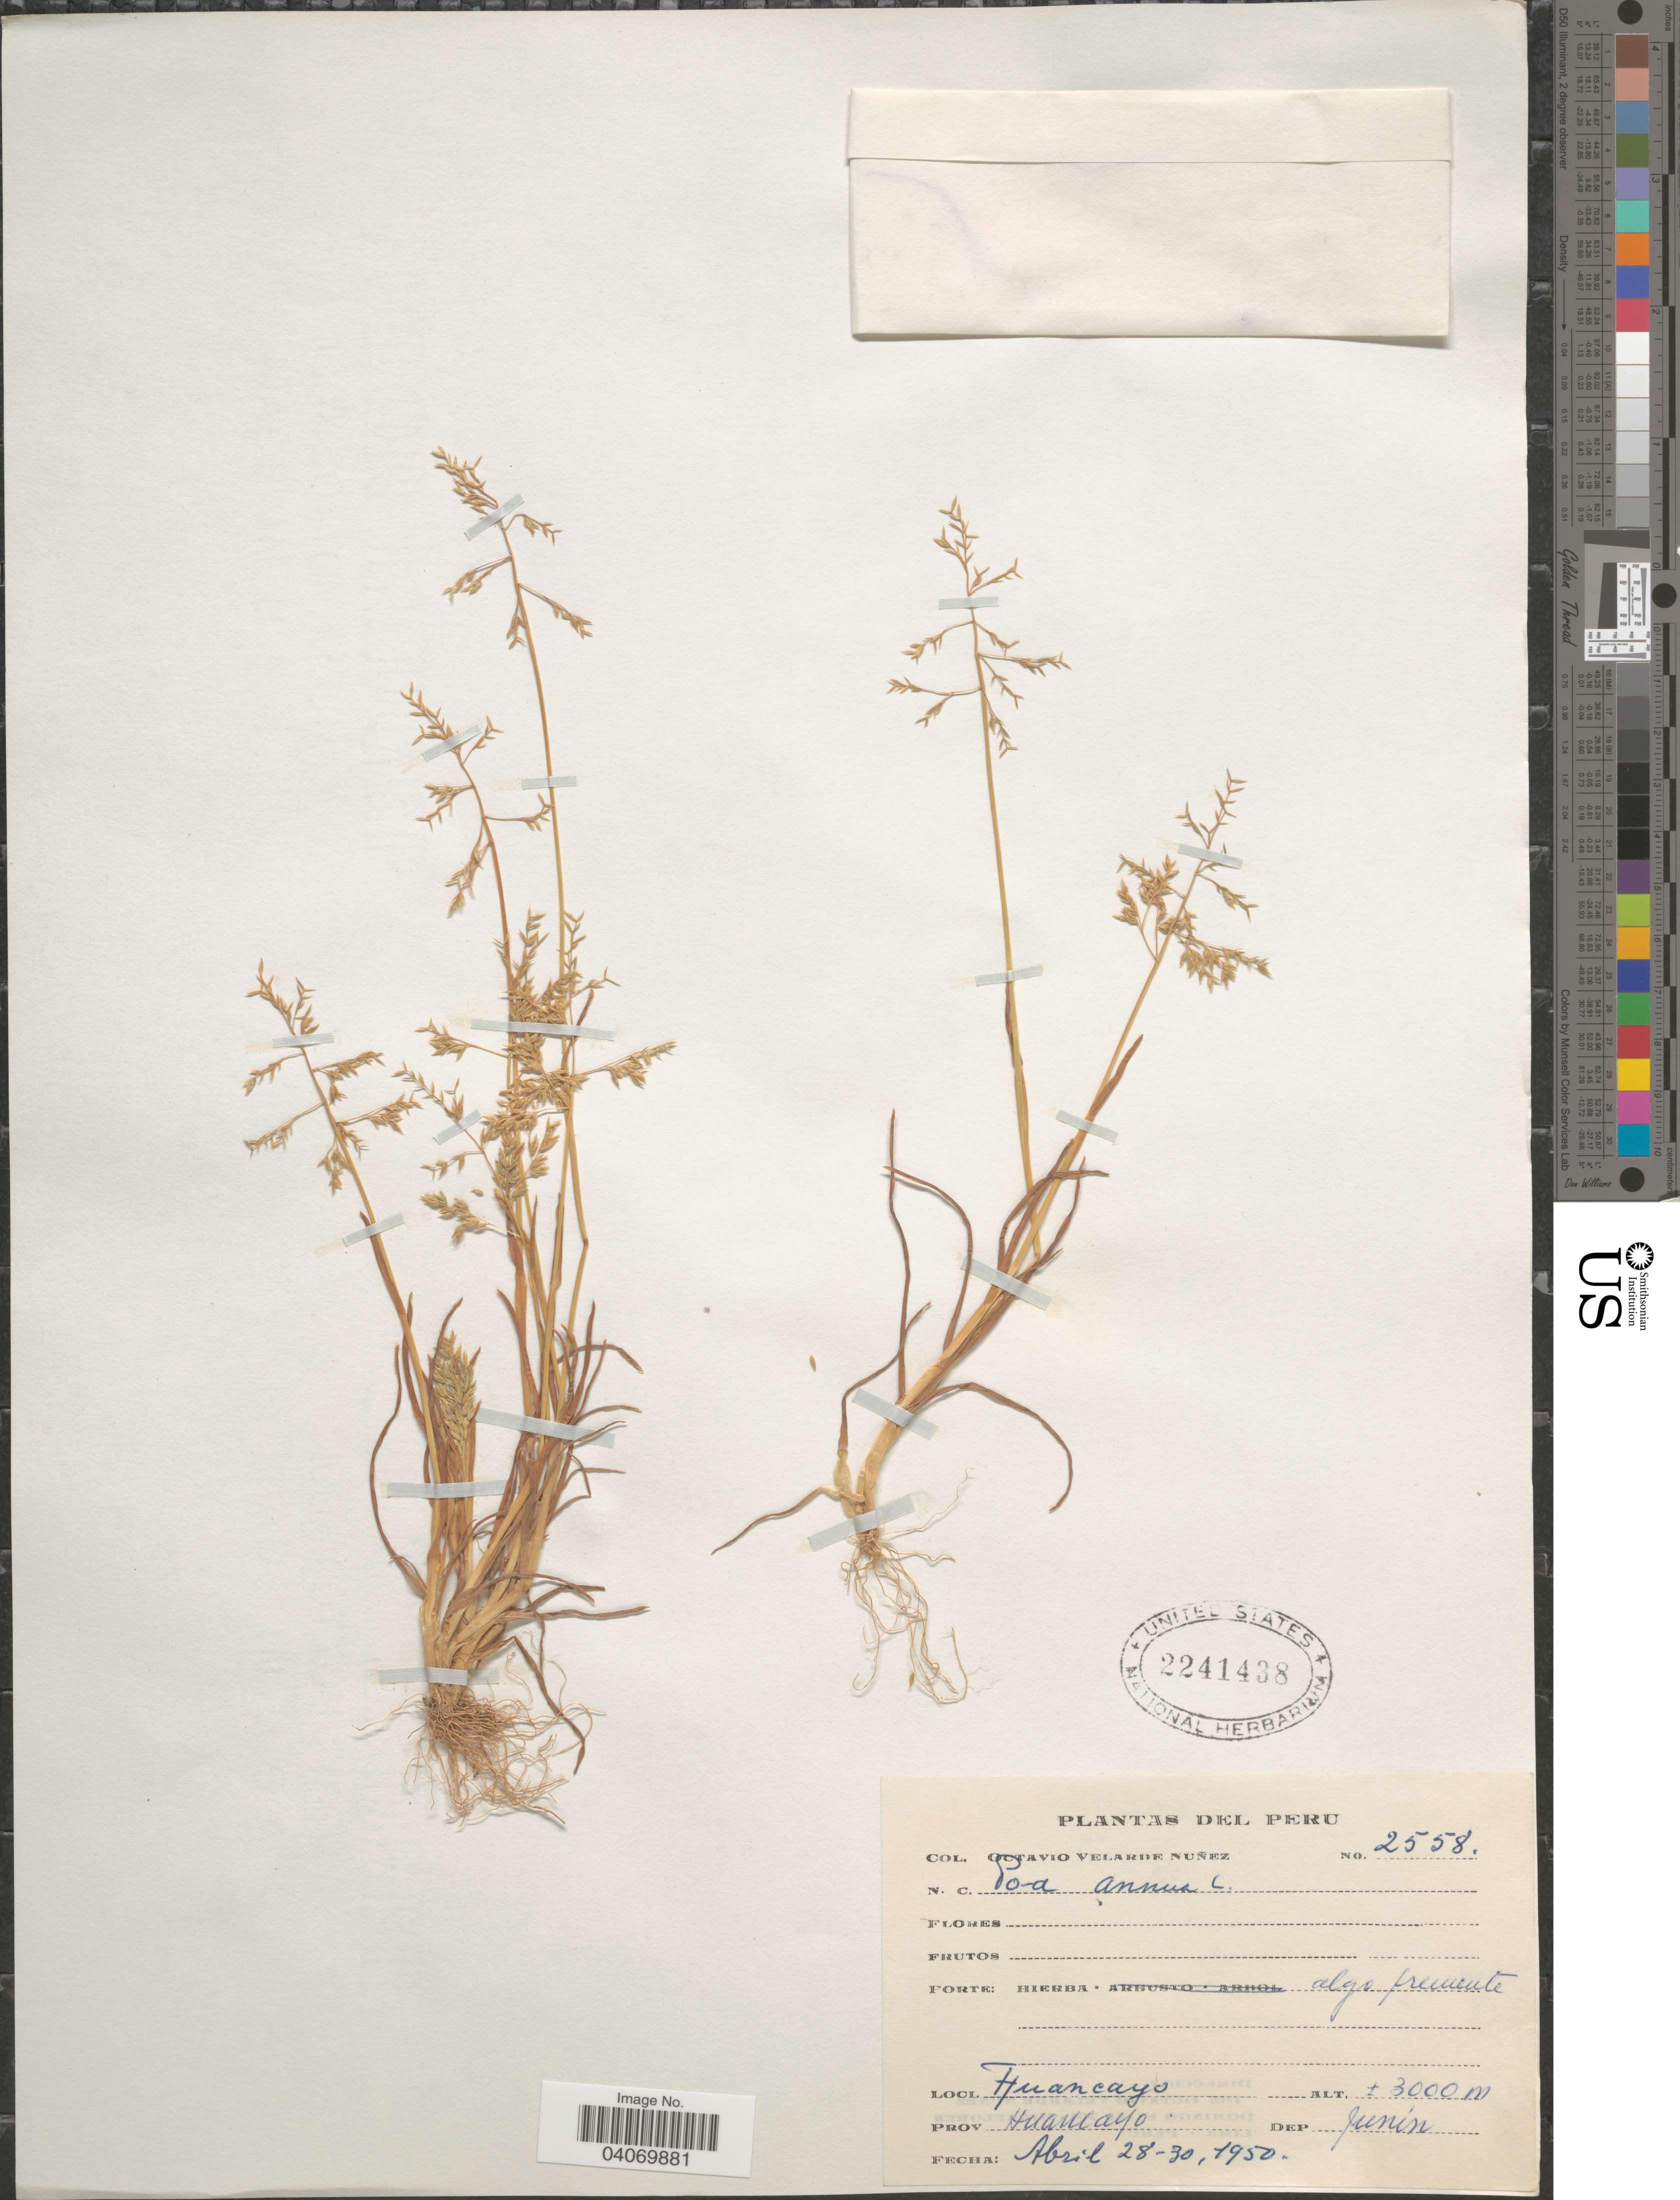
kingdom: Plantae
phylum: Tracheophyta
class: Liliopsida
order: Poales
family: Poaceae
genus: Poa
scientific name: Poa annua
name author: L.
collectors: O. Nuñez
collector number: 2558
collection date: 1950-04-28/1950-04-30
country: Peru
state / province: Junín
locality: Hierba. algo frecuente. Huancayo. Prov Huancayo. Dep Junin.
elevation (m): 3000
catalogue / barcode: US 2241438